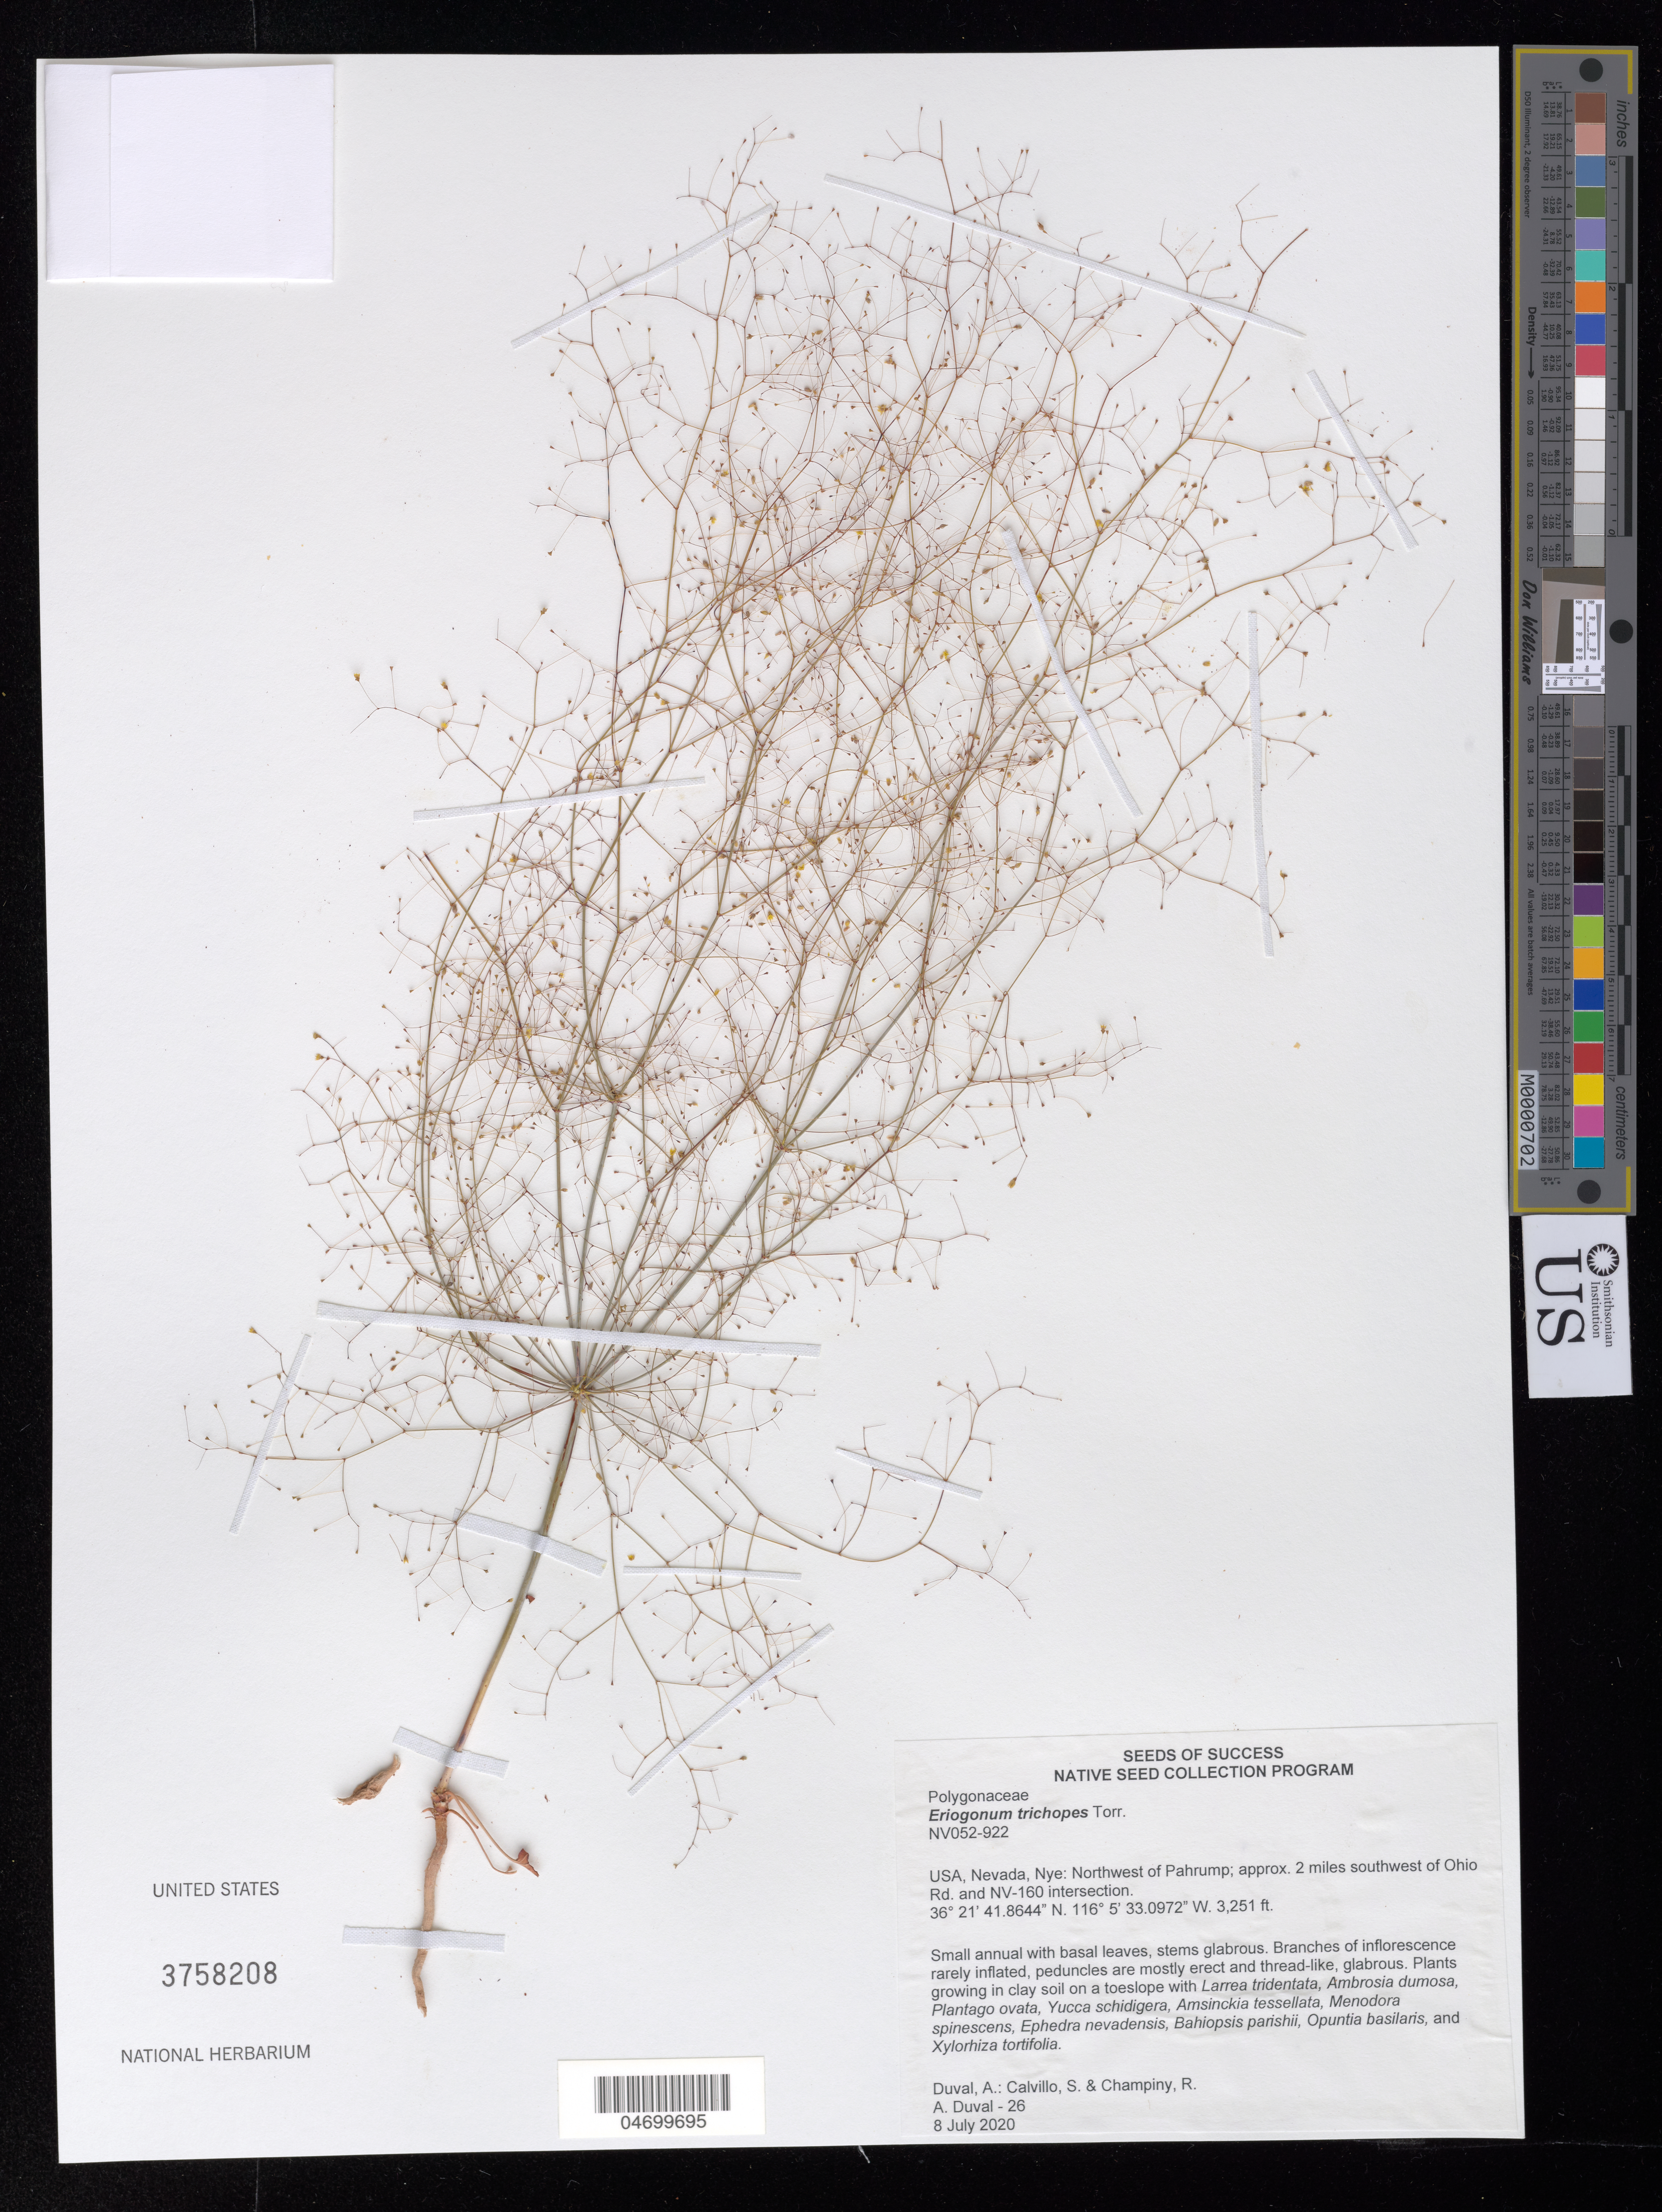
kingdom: Plantae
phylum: Tracheophyta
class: Magnoliopsida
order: Caryophyllales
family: Polygonaceae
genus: Eriogonum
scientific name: Eriogonum trichopes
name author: Torr.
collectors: A. Duval, S. Calvillo & R. Champiny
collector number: NV052-922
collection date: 2020-07-08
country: United States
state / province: Nevada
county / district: Nye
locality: NW of Pahrump, 2 mi. SW of Ohio Rd and NV-160 intersection.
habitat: Clay soil. With Larrea tridentata, Ambrosia dumosa, Plantago ovata, etc.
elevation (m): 991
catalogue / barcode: US 3758208